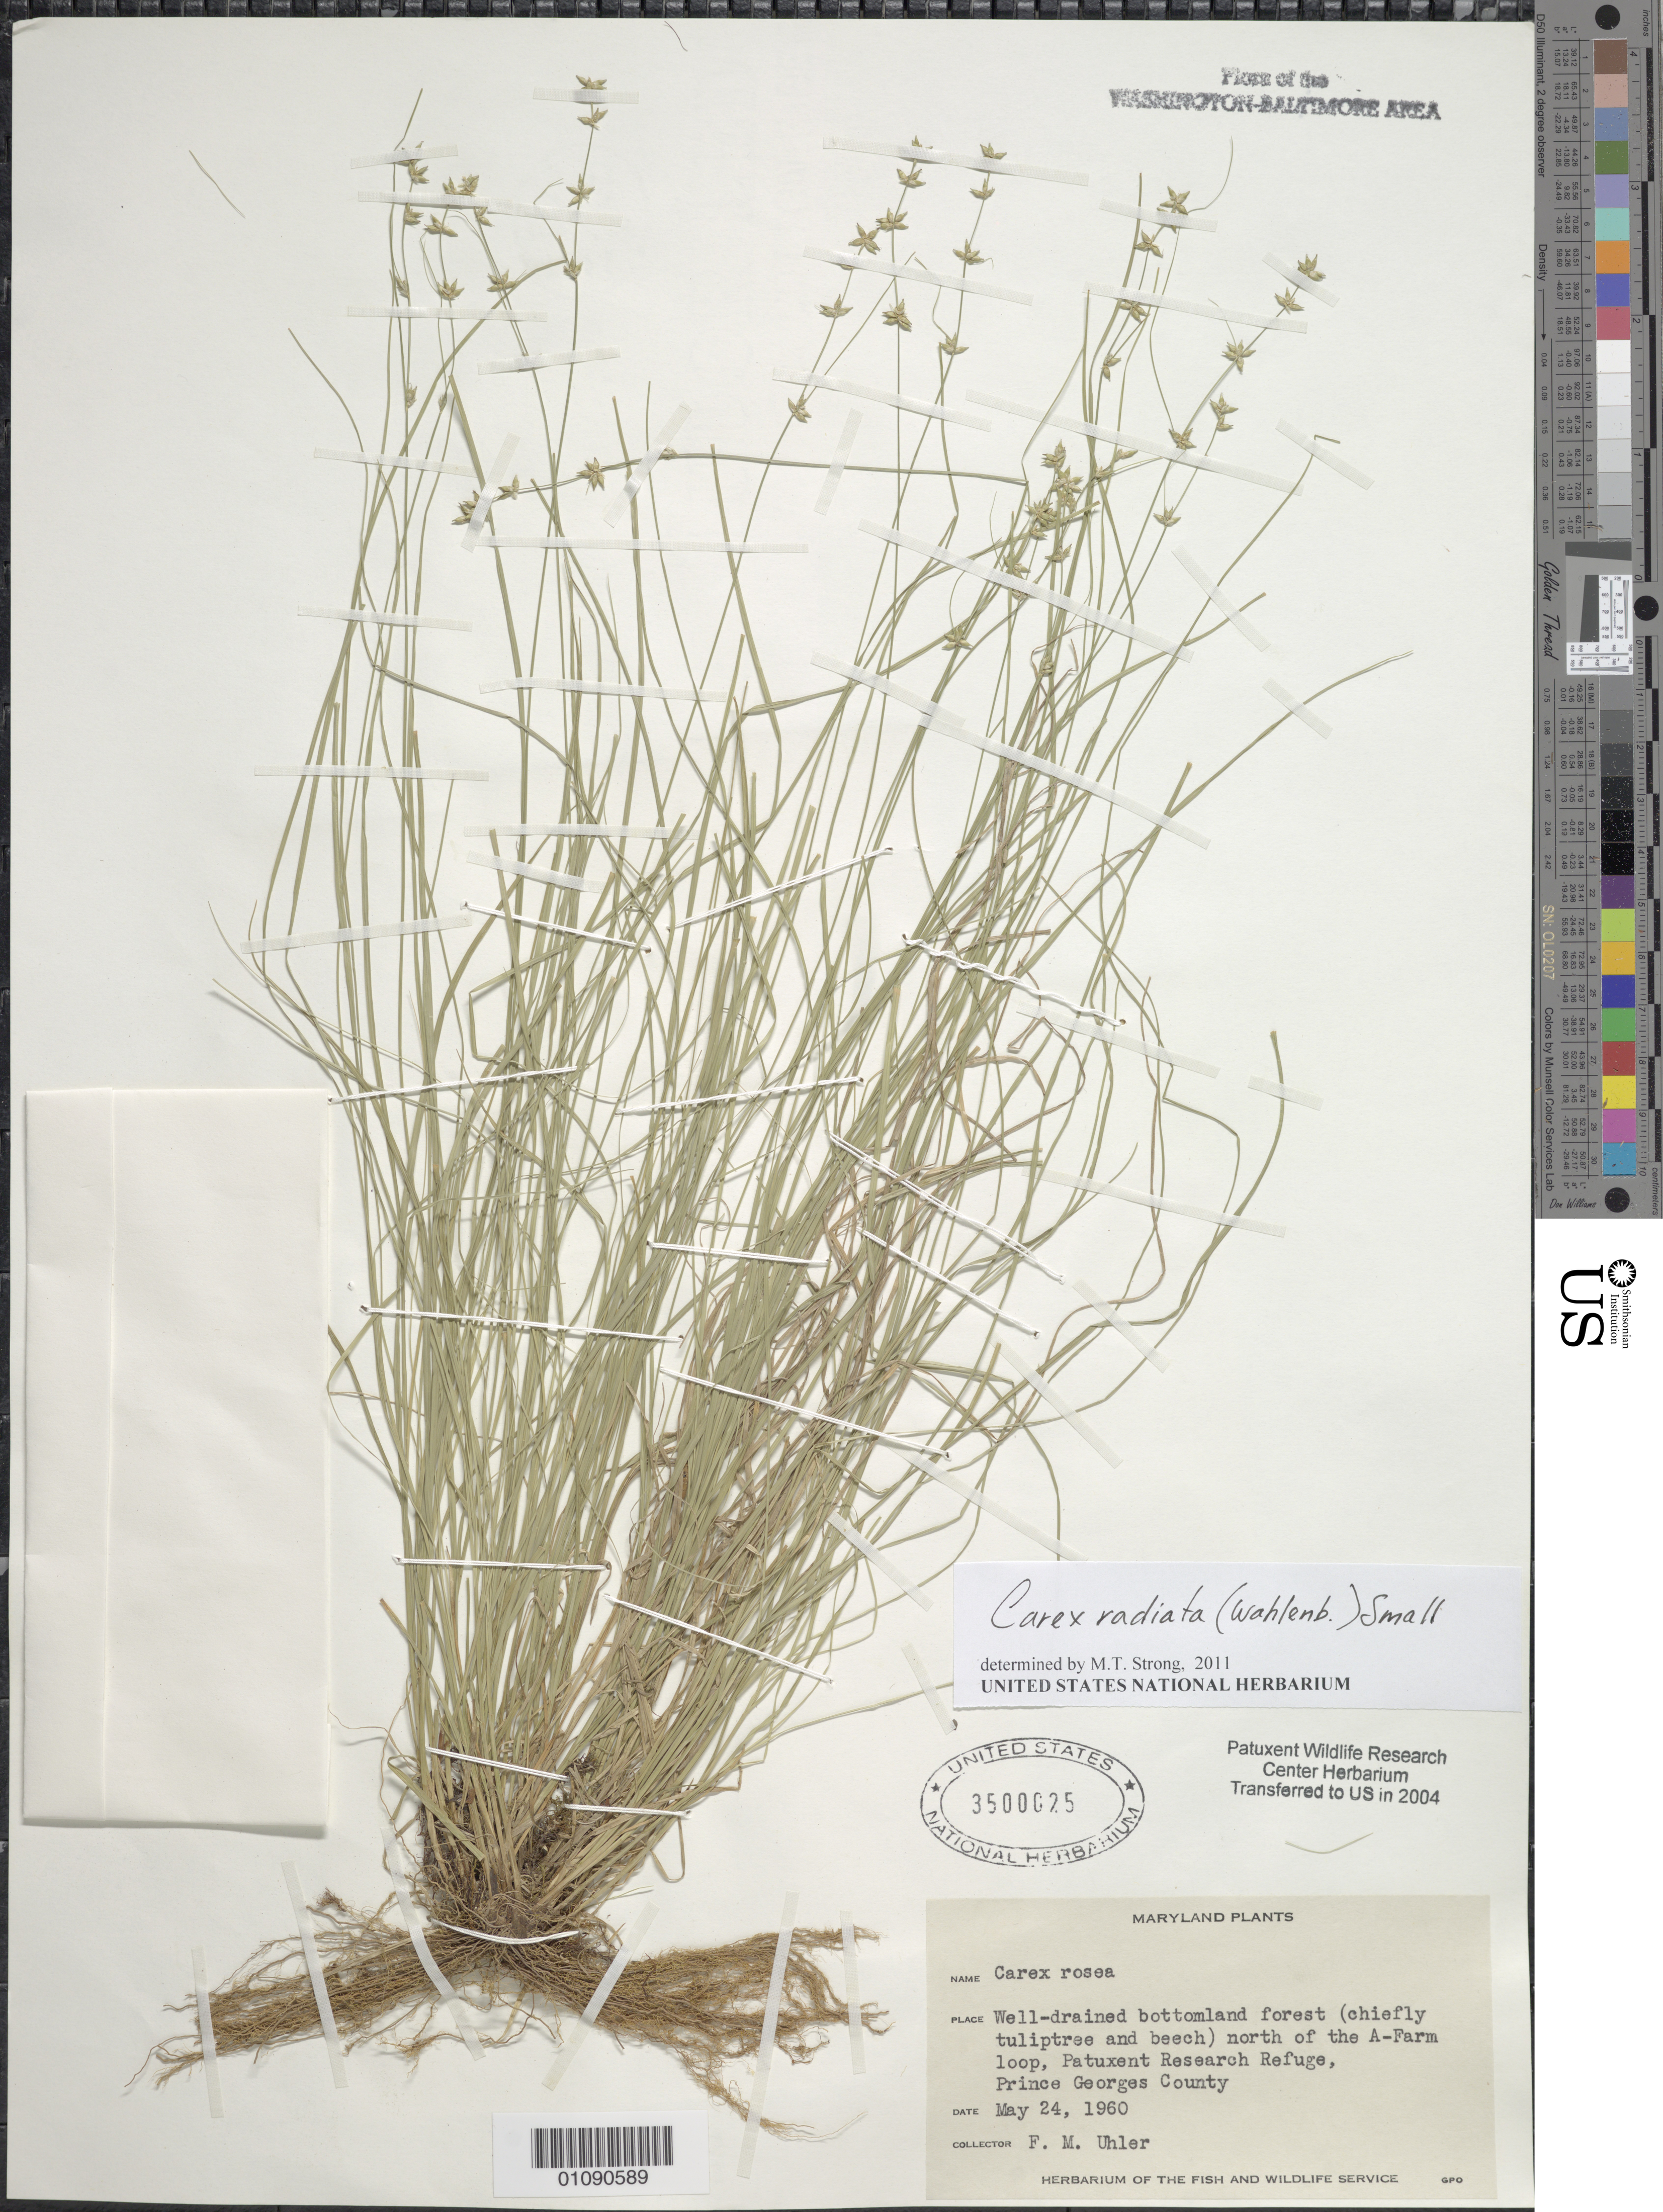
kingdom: Plantae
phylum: Tracheophyta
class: Liliopsida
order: Poales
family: Cyperaceae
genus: Carex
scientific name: Carex radiata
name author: (Wahlenb.) Small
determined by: Strong, M. T., (US), Smithsonian Institution - National Museum of Natural History (UNITED STATES)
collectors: F. M. Uhler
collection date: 1960-05-24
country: United States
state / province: Maryland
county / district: Prince George's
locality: N. of the A-Farm loop. Patuxent Wildlife Refuge.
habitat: Well-drained bottomland forest (chiefly Tuliptree and Beech).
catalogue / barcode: US 3500025